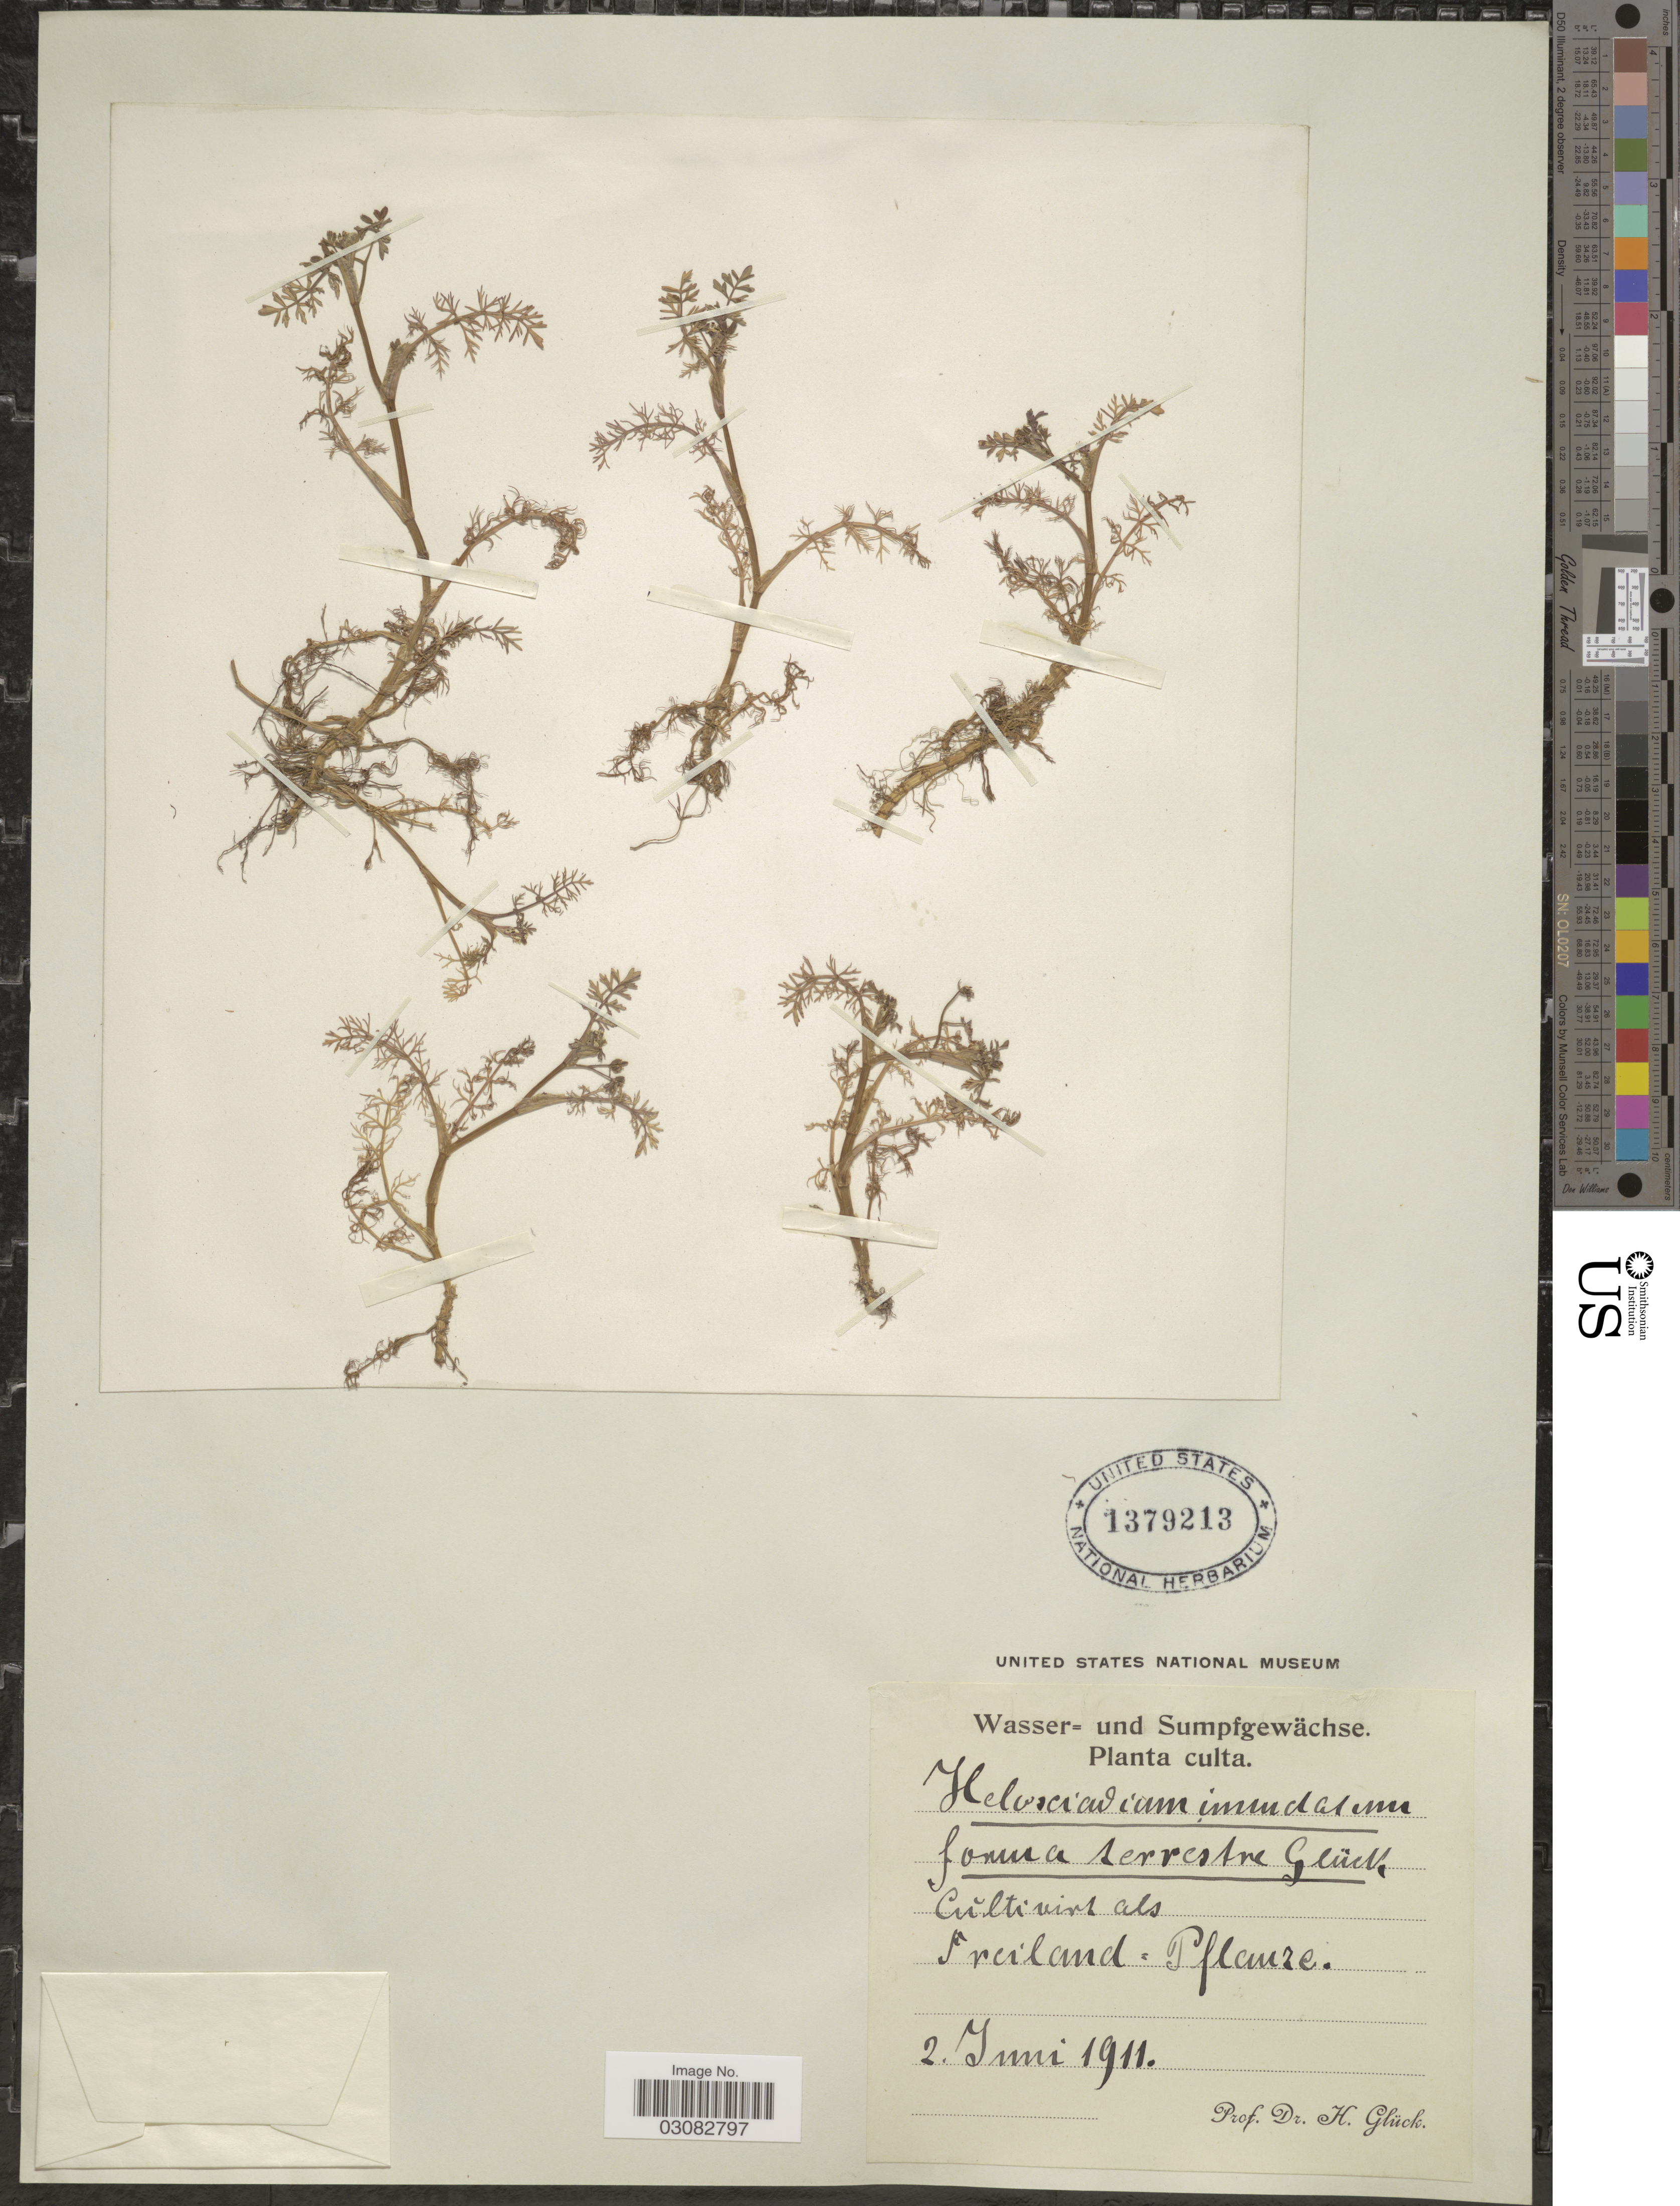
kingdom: Plantae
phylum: Tracheophyta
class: Magnoliopsida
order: Apiales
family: Apiaceae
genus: Apium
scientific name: Apium inundatum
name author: (L.) Rchb. f.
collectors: H. Glück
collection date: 1911-06-02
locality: Freiland.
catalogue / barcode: US 1379213